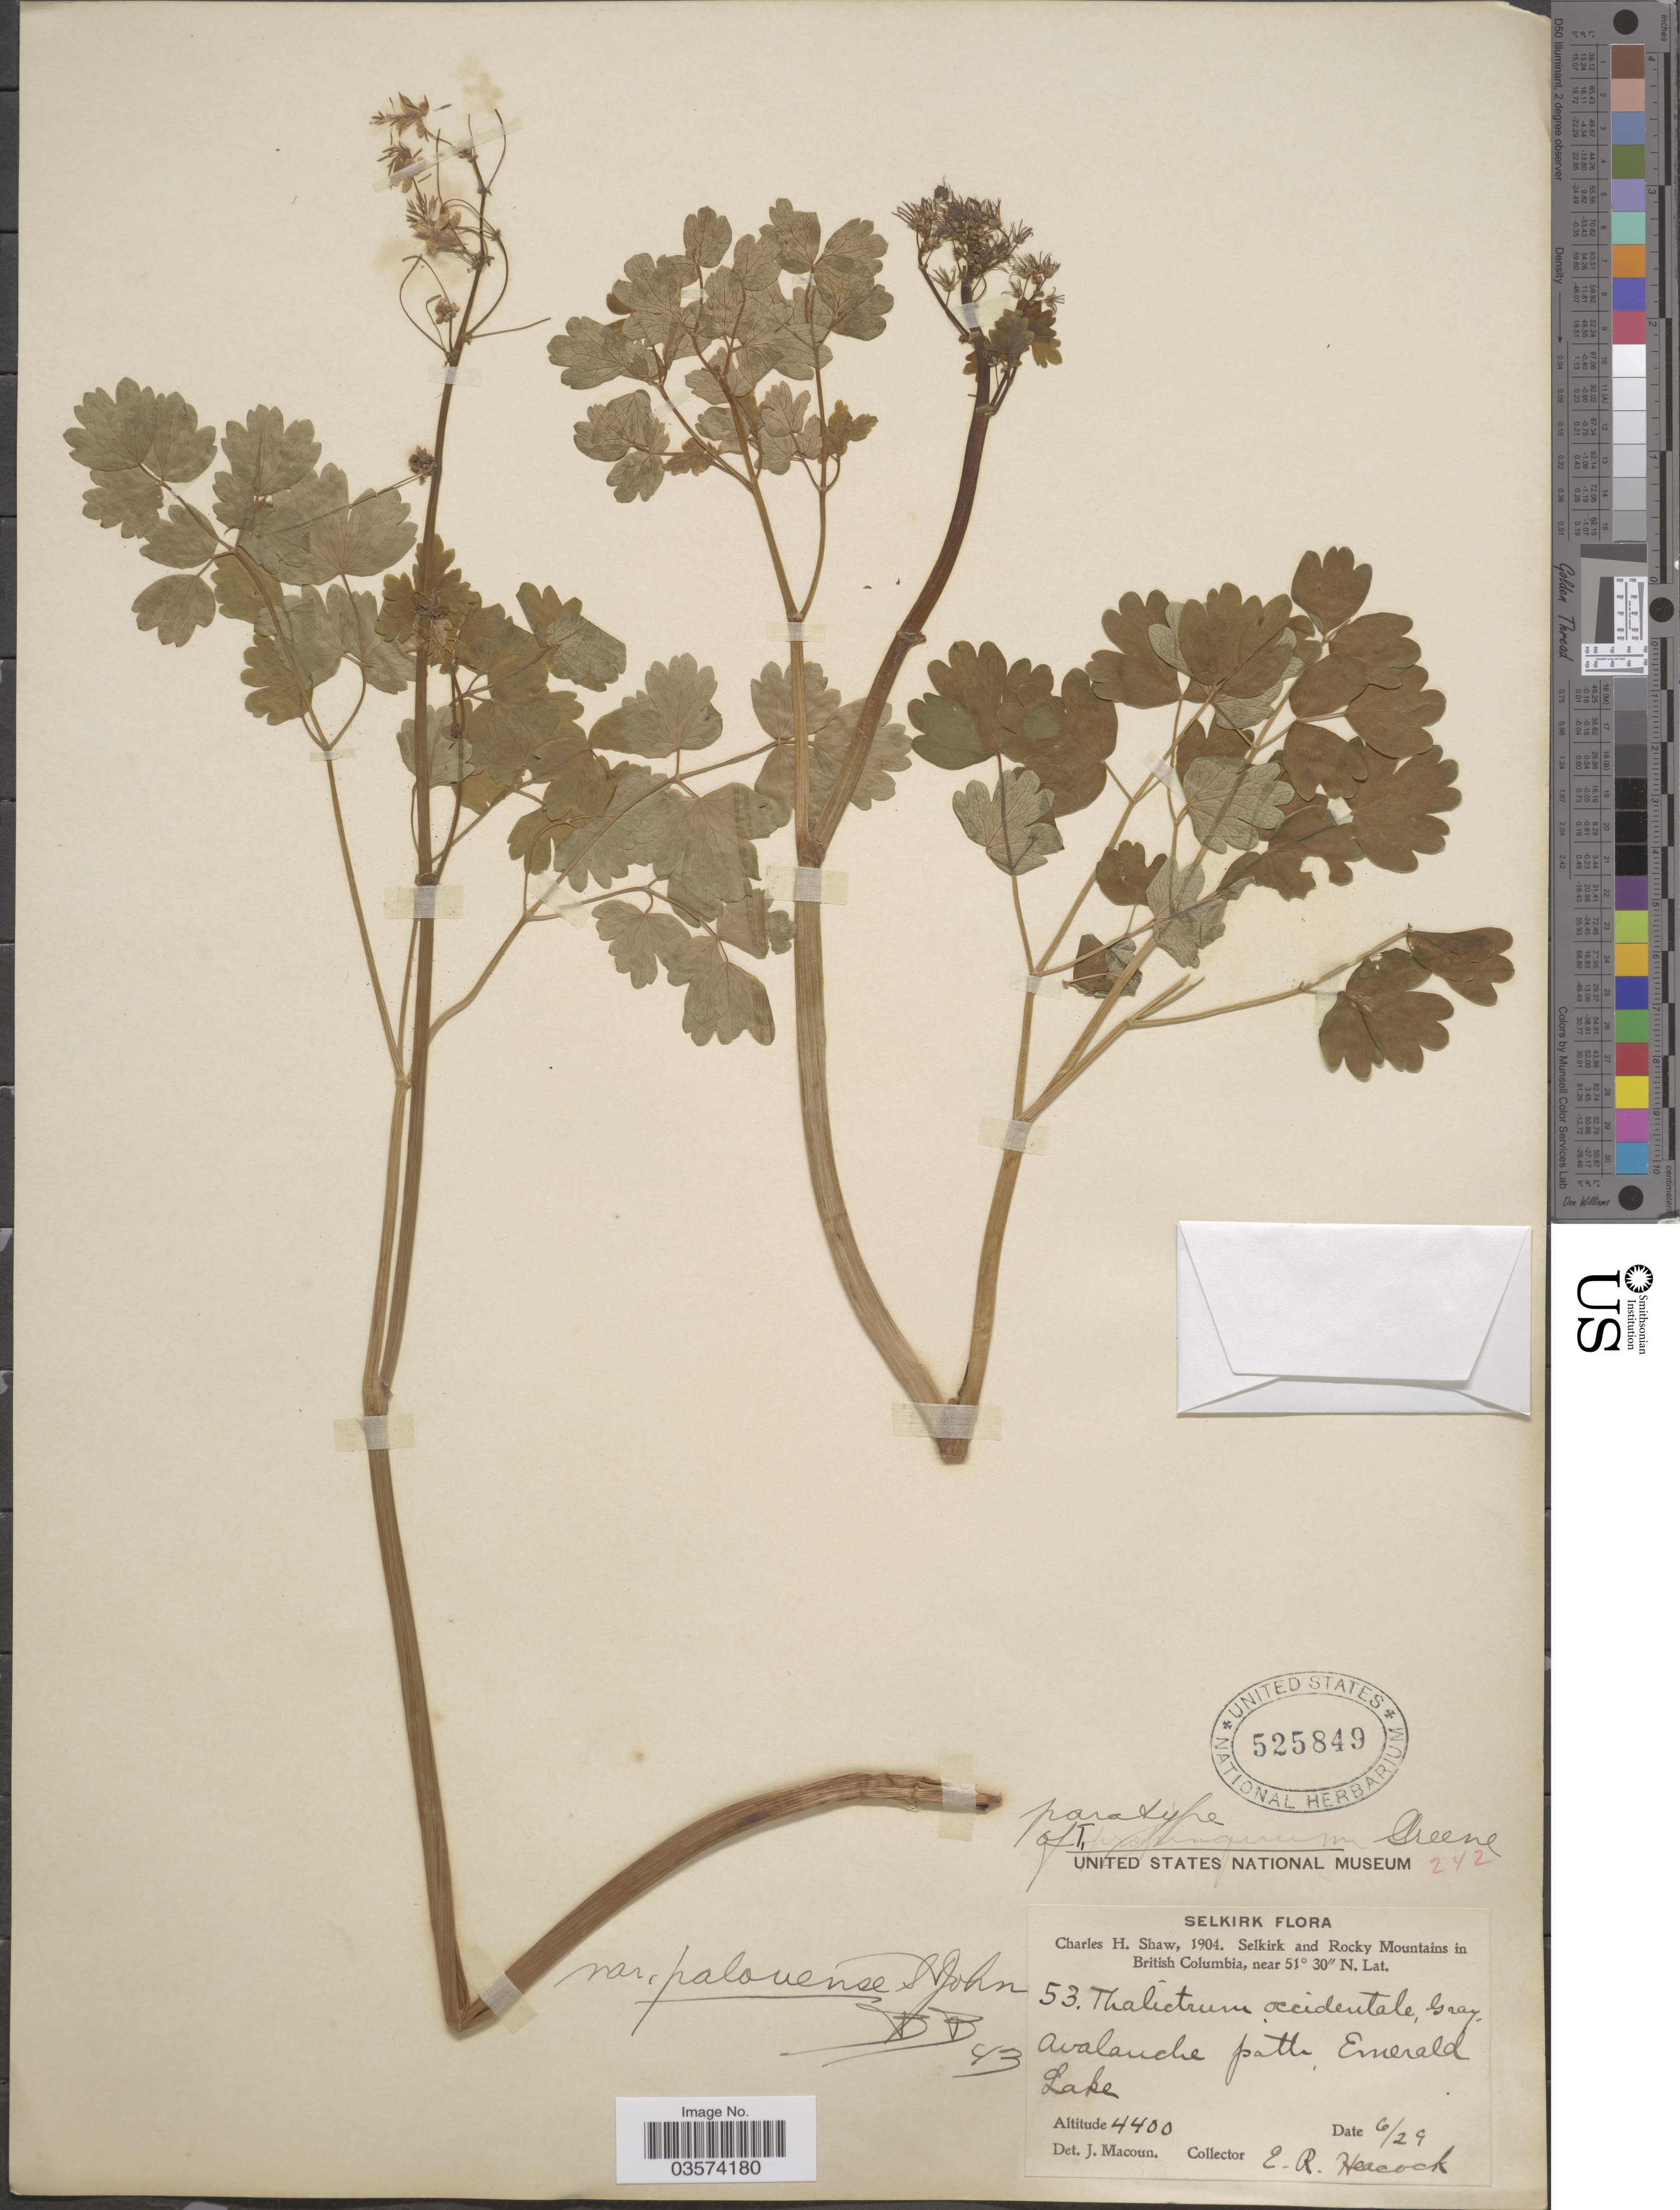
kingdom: Plantae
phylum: Tracheophyta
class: Magnoliopsida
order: Ranunculales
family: Ranunculaceae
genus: Thalictrum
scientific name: Thalictrum occidentale var. palousense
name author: H. St. John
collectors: E. Heacock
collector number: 53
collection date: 1904-06-29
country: Canada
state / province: British Columbia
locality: Selkirk and Rocky Mountains. Avalanche path, Emerald Lake.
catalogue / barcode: US 525849